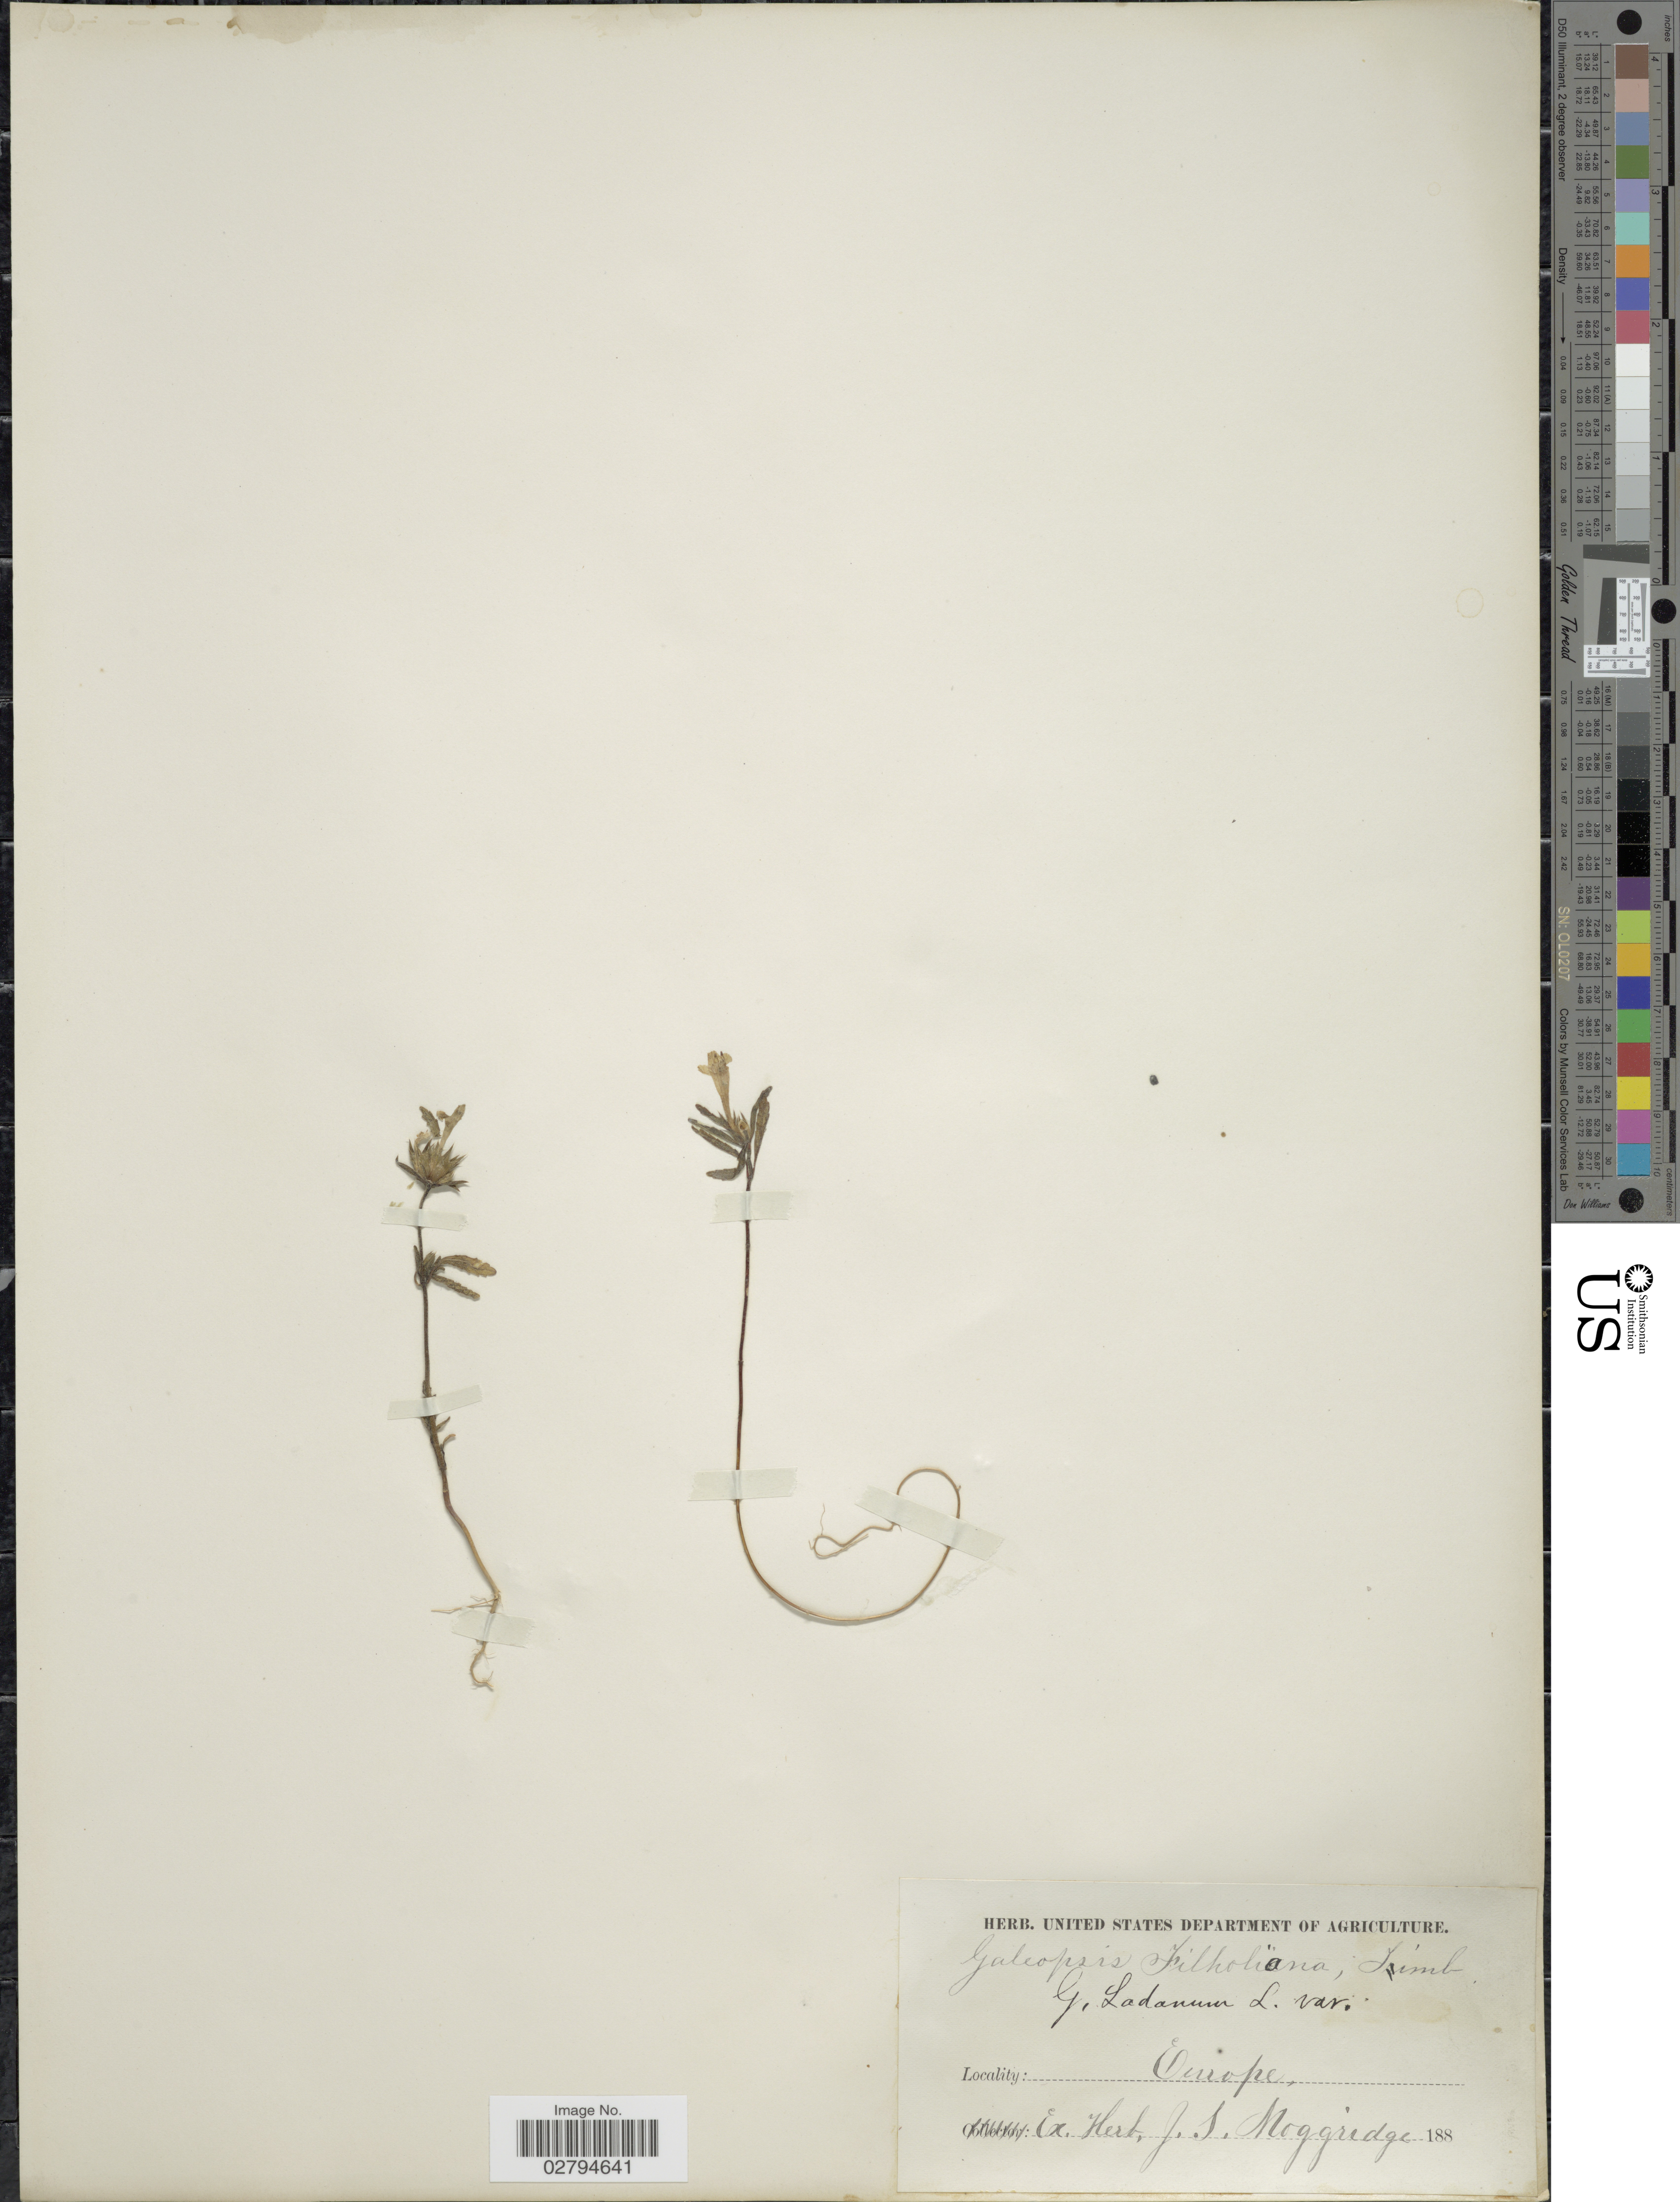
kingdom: Plantae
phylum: Tracheophyta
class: Magnoliopsida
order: Lamiales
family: Lamiaceae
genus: Galeopsis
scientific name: Galeopsis filholiana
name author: Timb.-Lagr.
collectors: ex herb. J.T. Moggridge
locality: Europe.